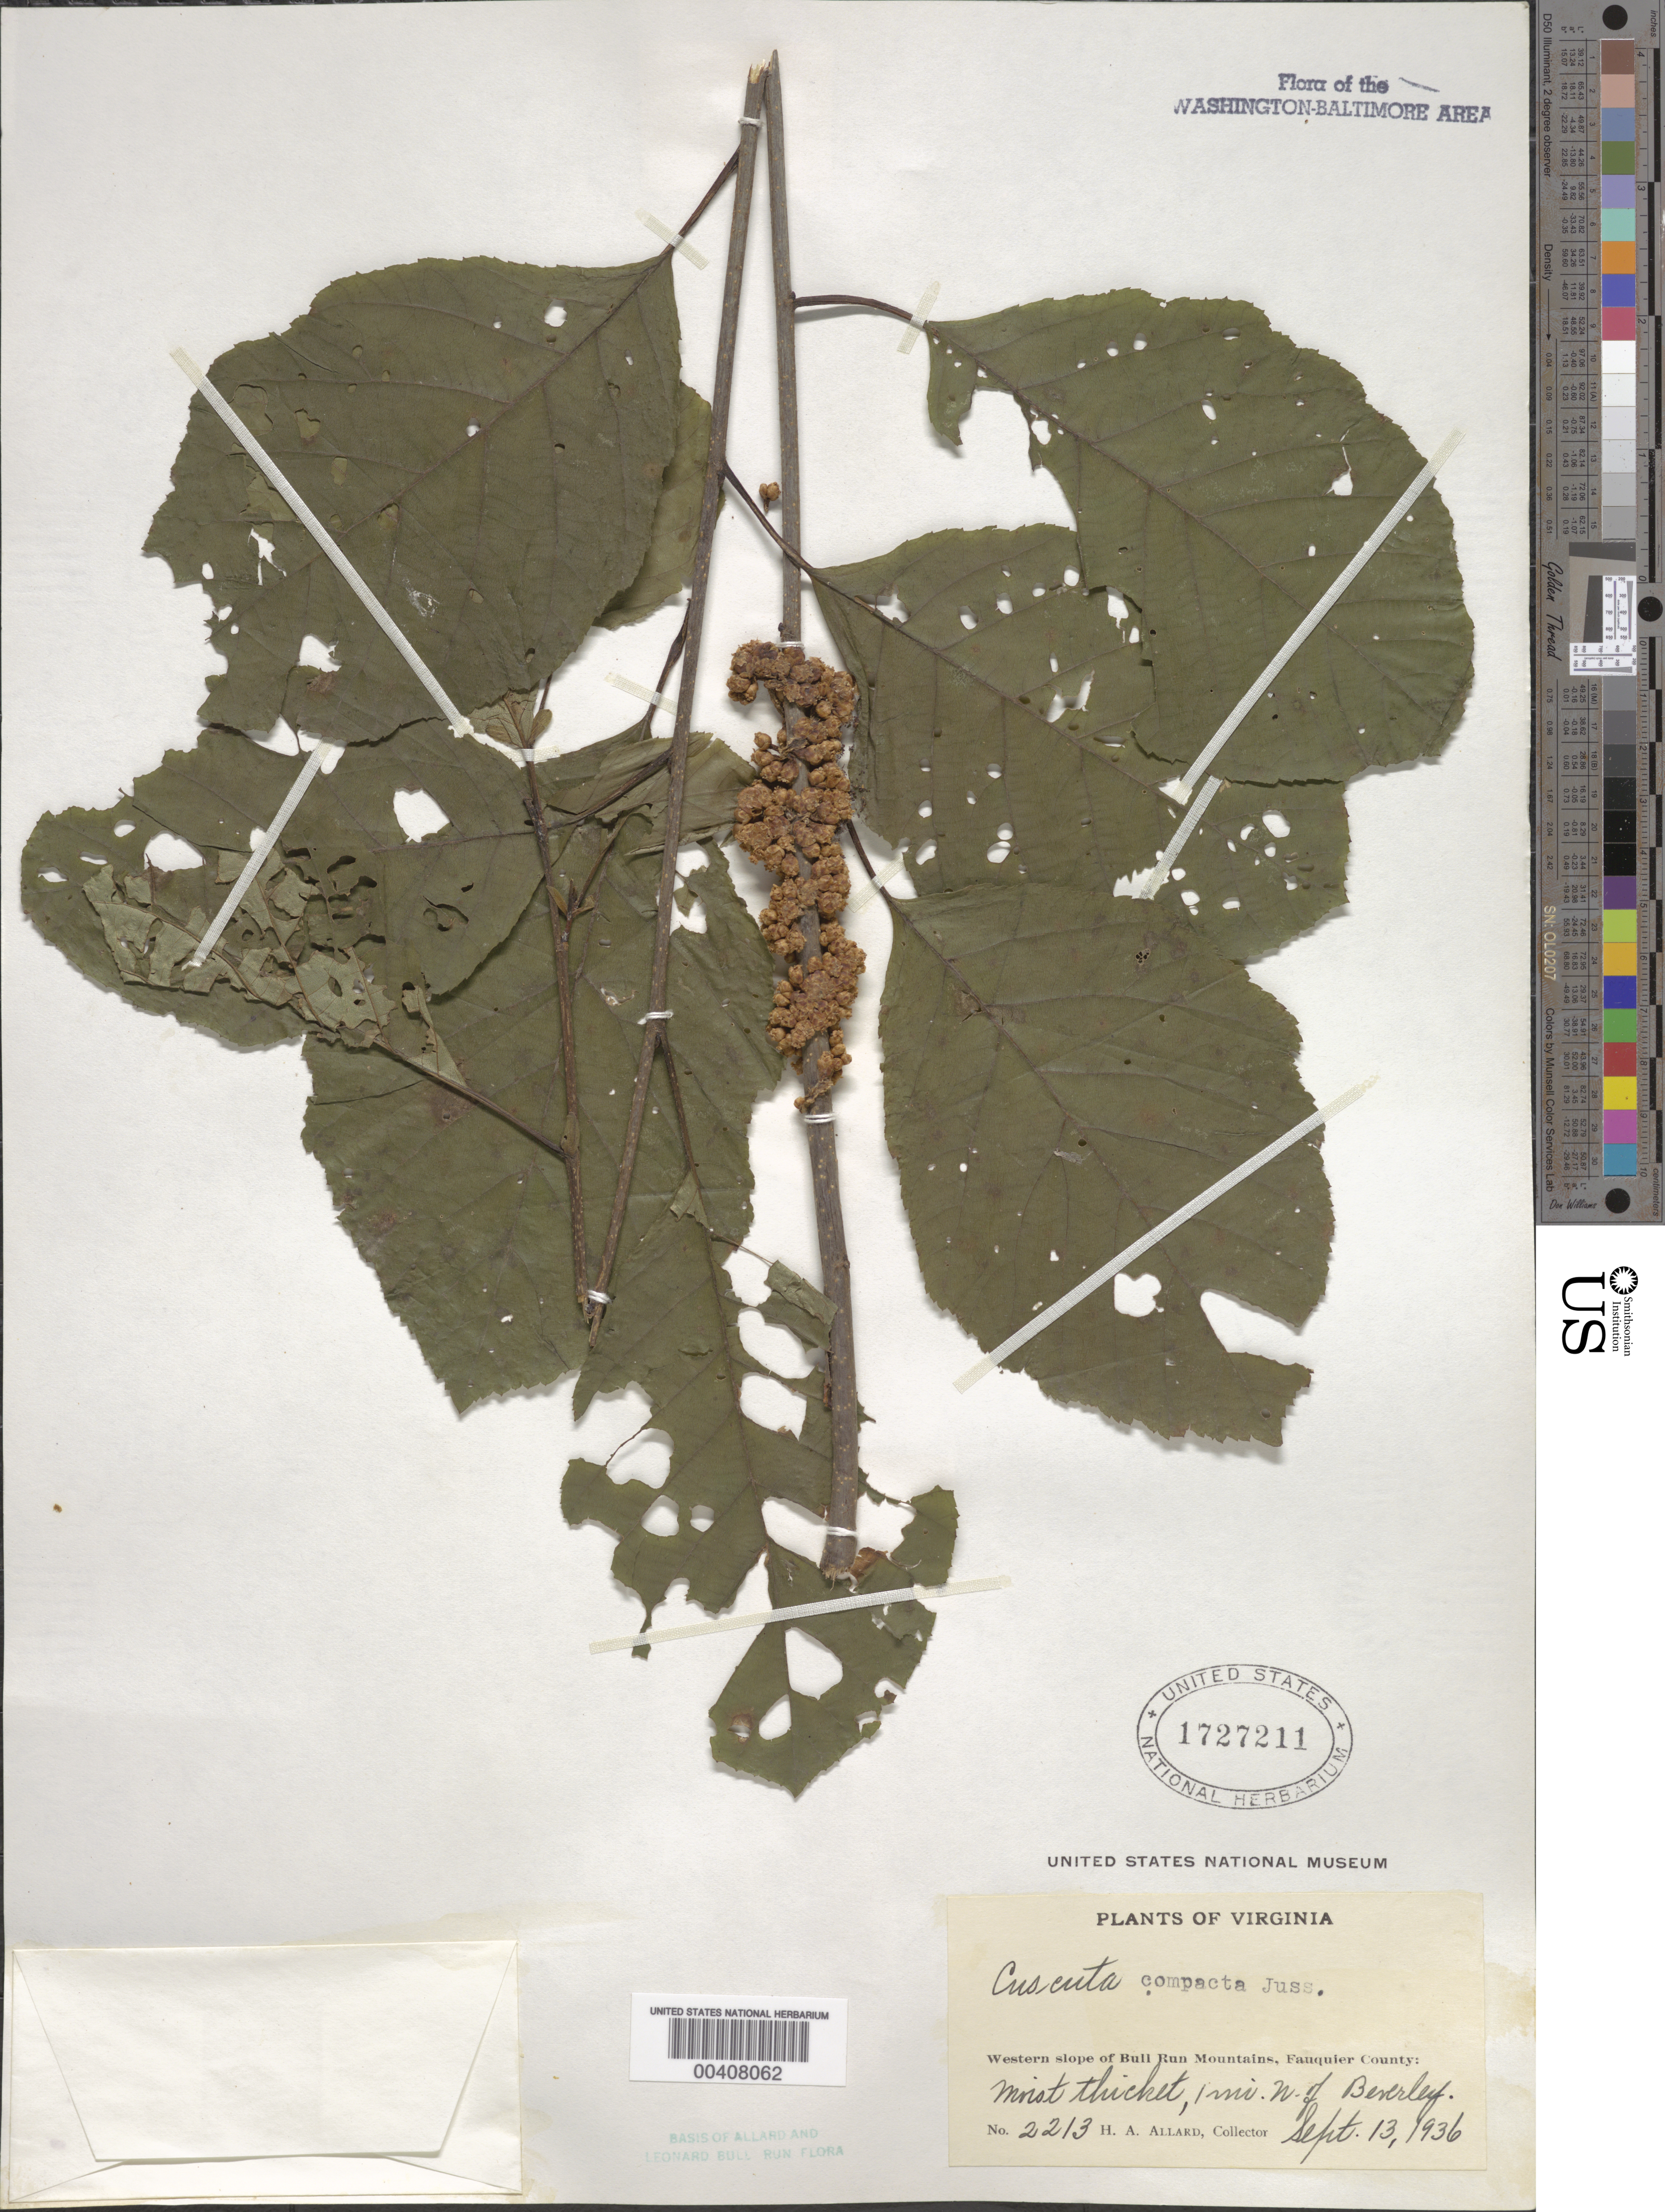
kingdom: Plantae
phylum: Tracheophyta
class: Magnoliopsida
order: Solanales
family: Convolvulaceae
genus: Cuscuta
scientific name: Cuscuta compacta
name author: Juss. ex Choisy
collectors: H. A. Allard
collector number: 2213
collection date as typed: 13 Sep 1936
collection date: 1936-09-13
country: United States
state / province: Virginia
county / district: Fauquier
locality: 1 mi. N of Beverley, western slope of Bull Run Mountains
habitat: Moist thicket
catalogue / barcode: US 1727211